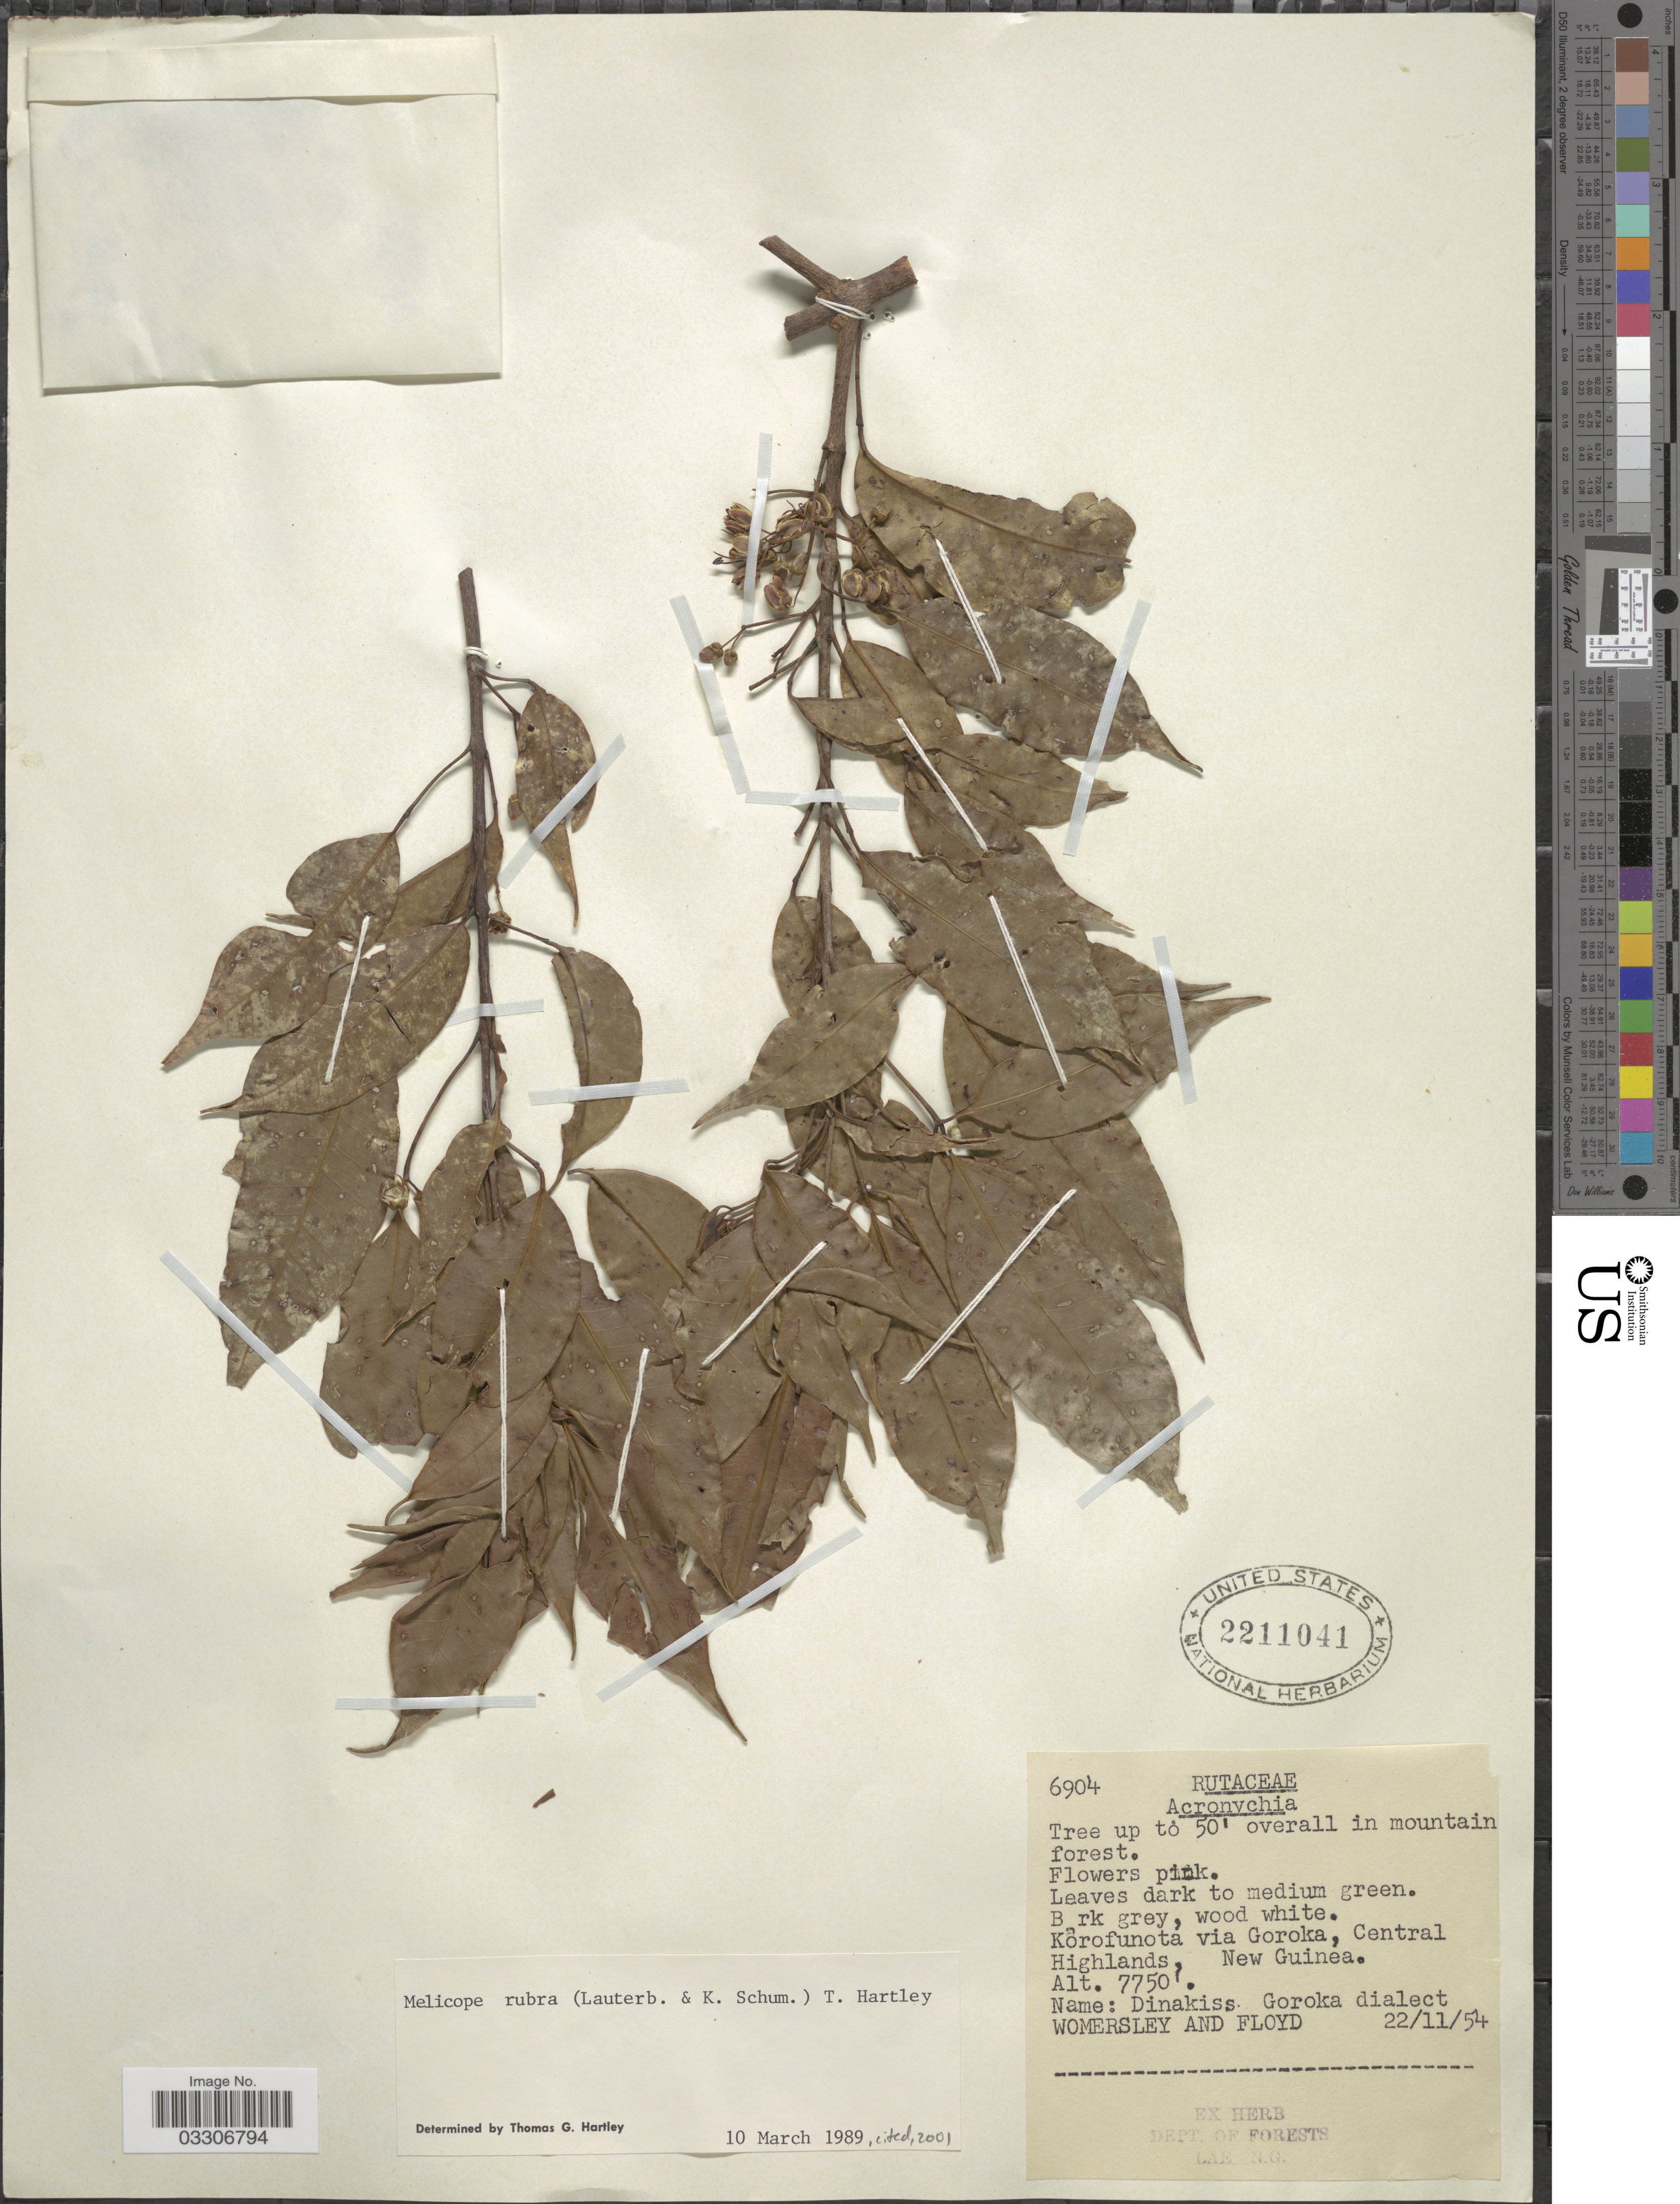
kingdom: Plantae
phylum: Tracheophyta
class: Magnoliopsida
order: Sapindales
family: Rutaceae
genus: Melicope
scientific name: Melicope rubra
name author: (Lauterb. & K. Schum.) T.G. Hartley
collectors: Womersley & Floyd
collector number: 6904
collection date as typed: Transcribed d/m/y: 22/11/54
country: Papua New Guinea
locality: Korofunota via Goroka, Central Highlands, New Guinea.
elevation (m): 2362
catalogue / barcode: US 2211041